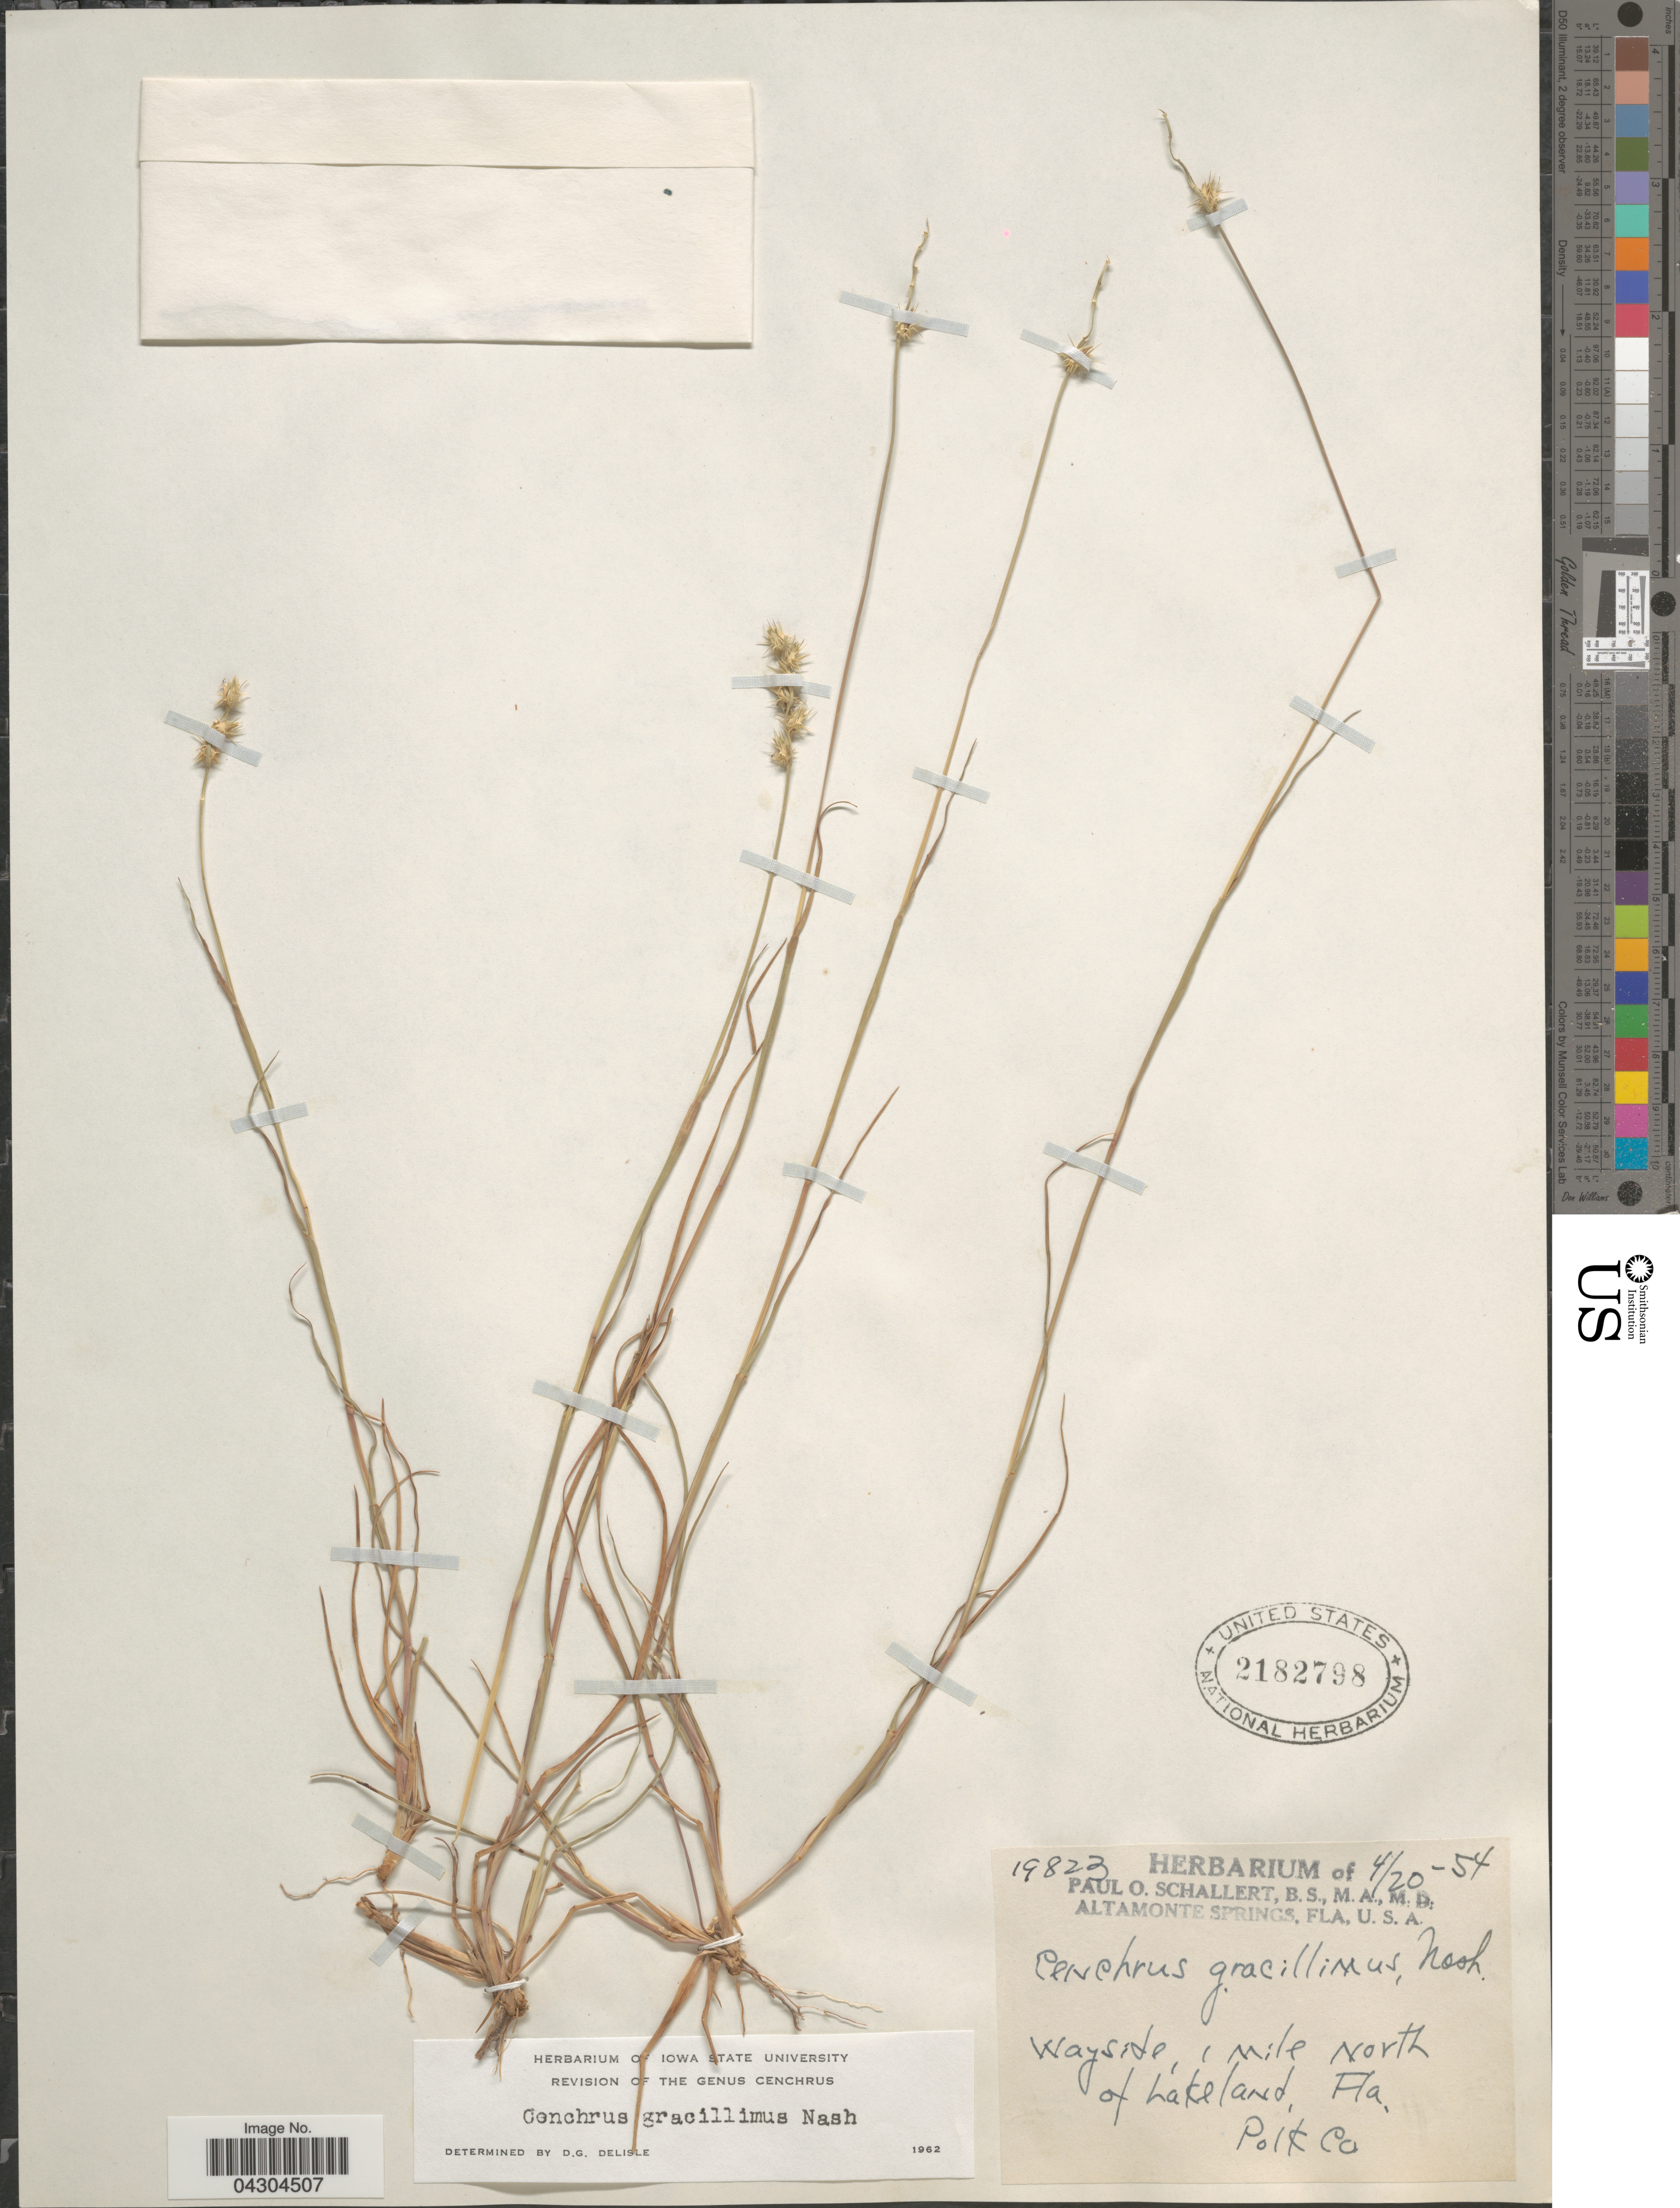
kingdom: Plantae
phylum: Tracheophyta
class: Liliopsida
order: Poales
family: Poaceae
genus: Cenchrus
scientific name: Cenchrus gracillimus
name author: Nash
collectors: ex herb. P.O. Schallert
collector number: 19823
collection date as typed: Transcribed d/m/y: 20/4/54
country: United States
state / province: Florida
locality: Wayside, 1 mile north of Lakeland, Polk Co.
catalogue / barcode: US 2182798